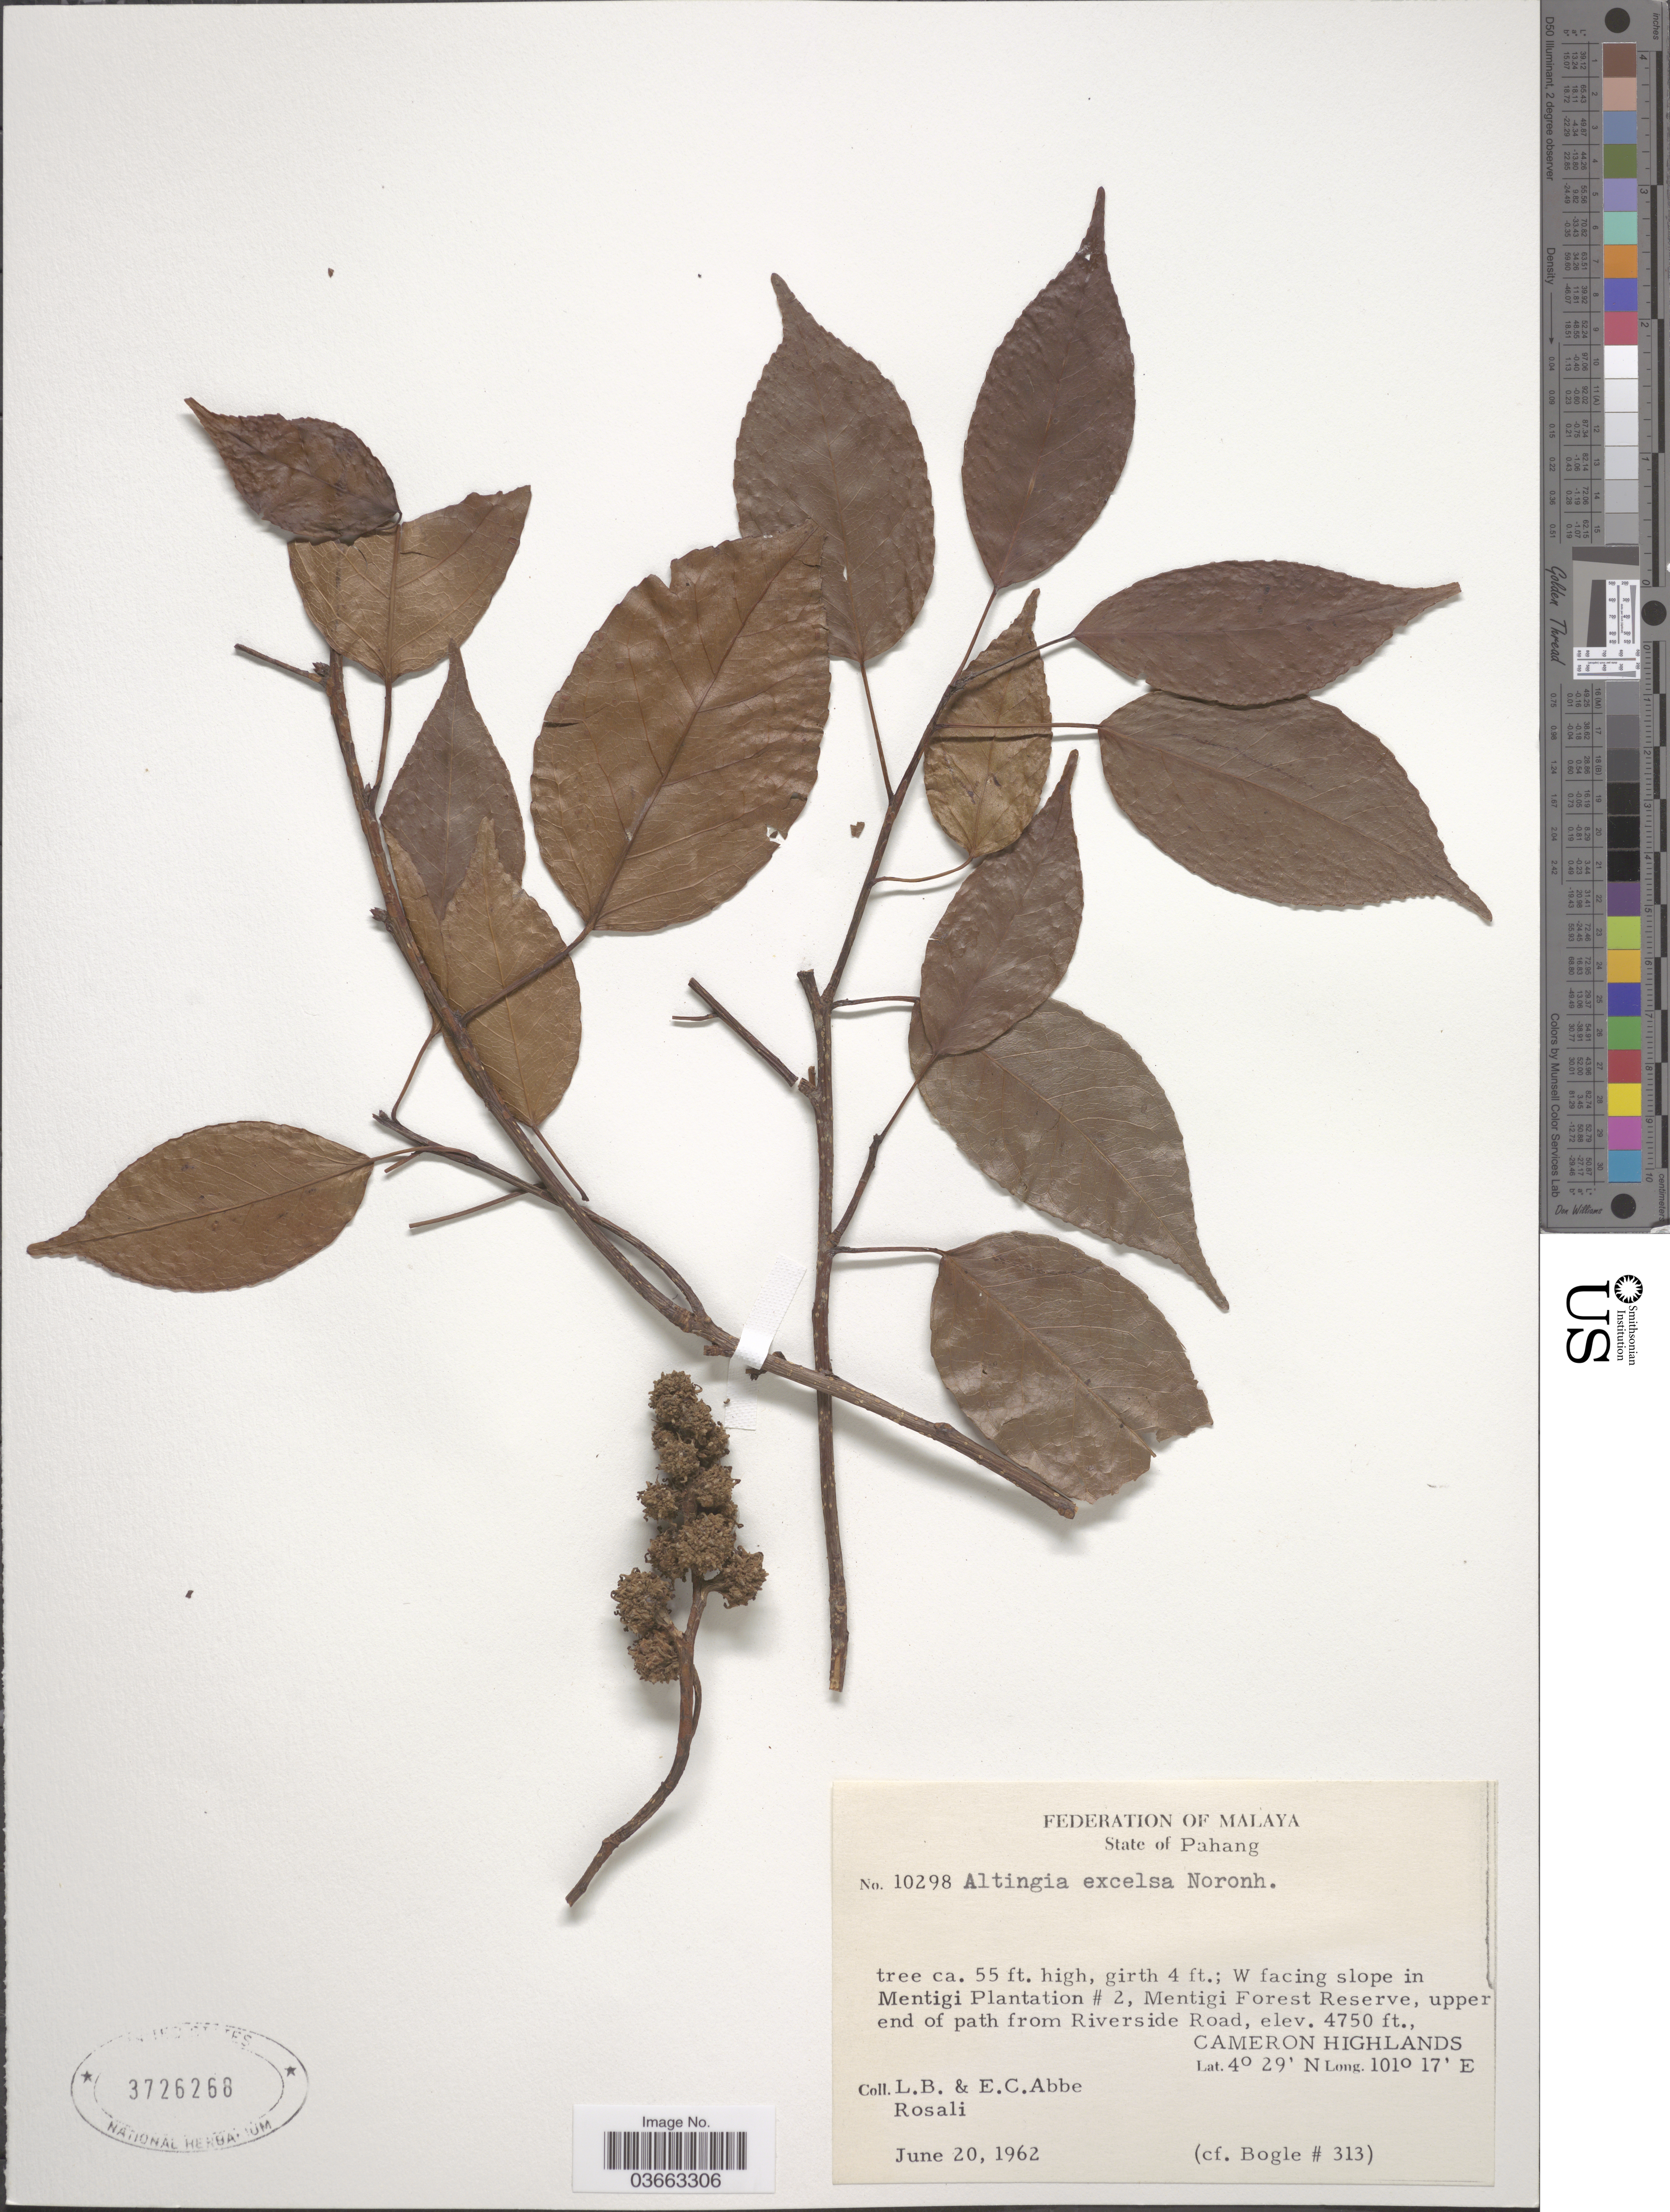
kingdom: Plantae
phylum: Tracheophyta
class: Magnoliopsida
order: Saxifragales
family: Altingiaceae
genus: Liquidambar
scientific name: Liquidambar excelsa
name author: (Noronha) Oken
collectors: L. B. Abbe, E. C. Abbe & Rosali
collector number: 10298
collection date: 1962-06-20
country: Malaysia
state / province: Pahang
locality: Federation of Malaya. W facing slope in Mentigi Plantation # 2, Mentigi Forest Reserve, upper end of path from Riverside Road. Cameron Highlands.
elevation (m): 1448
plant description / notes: Updated to currently accepted name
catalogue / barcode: US 3726268